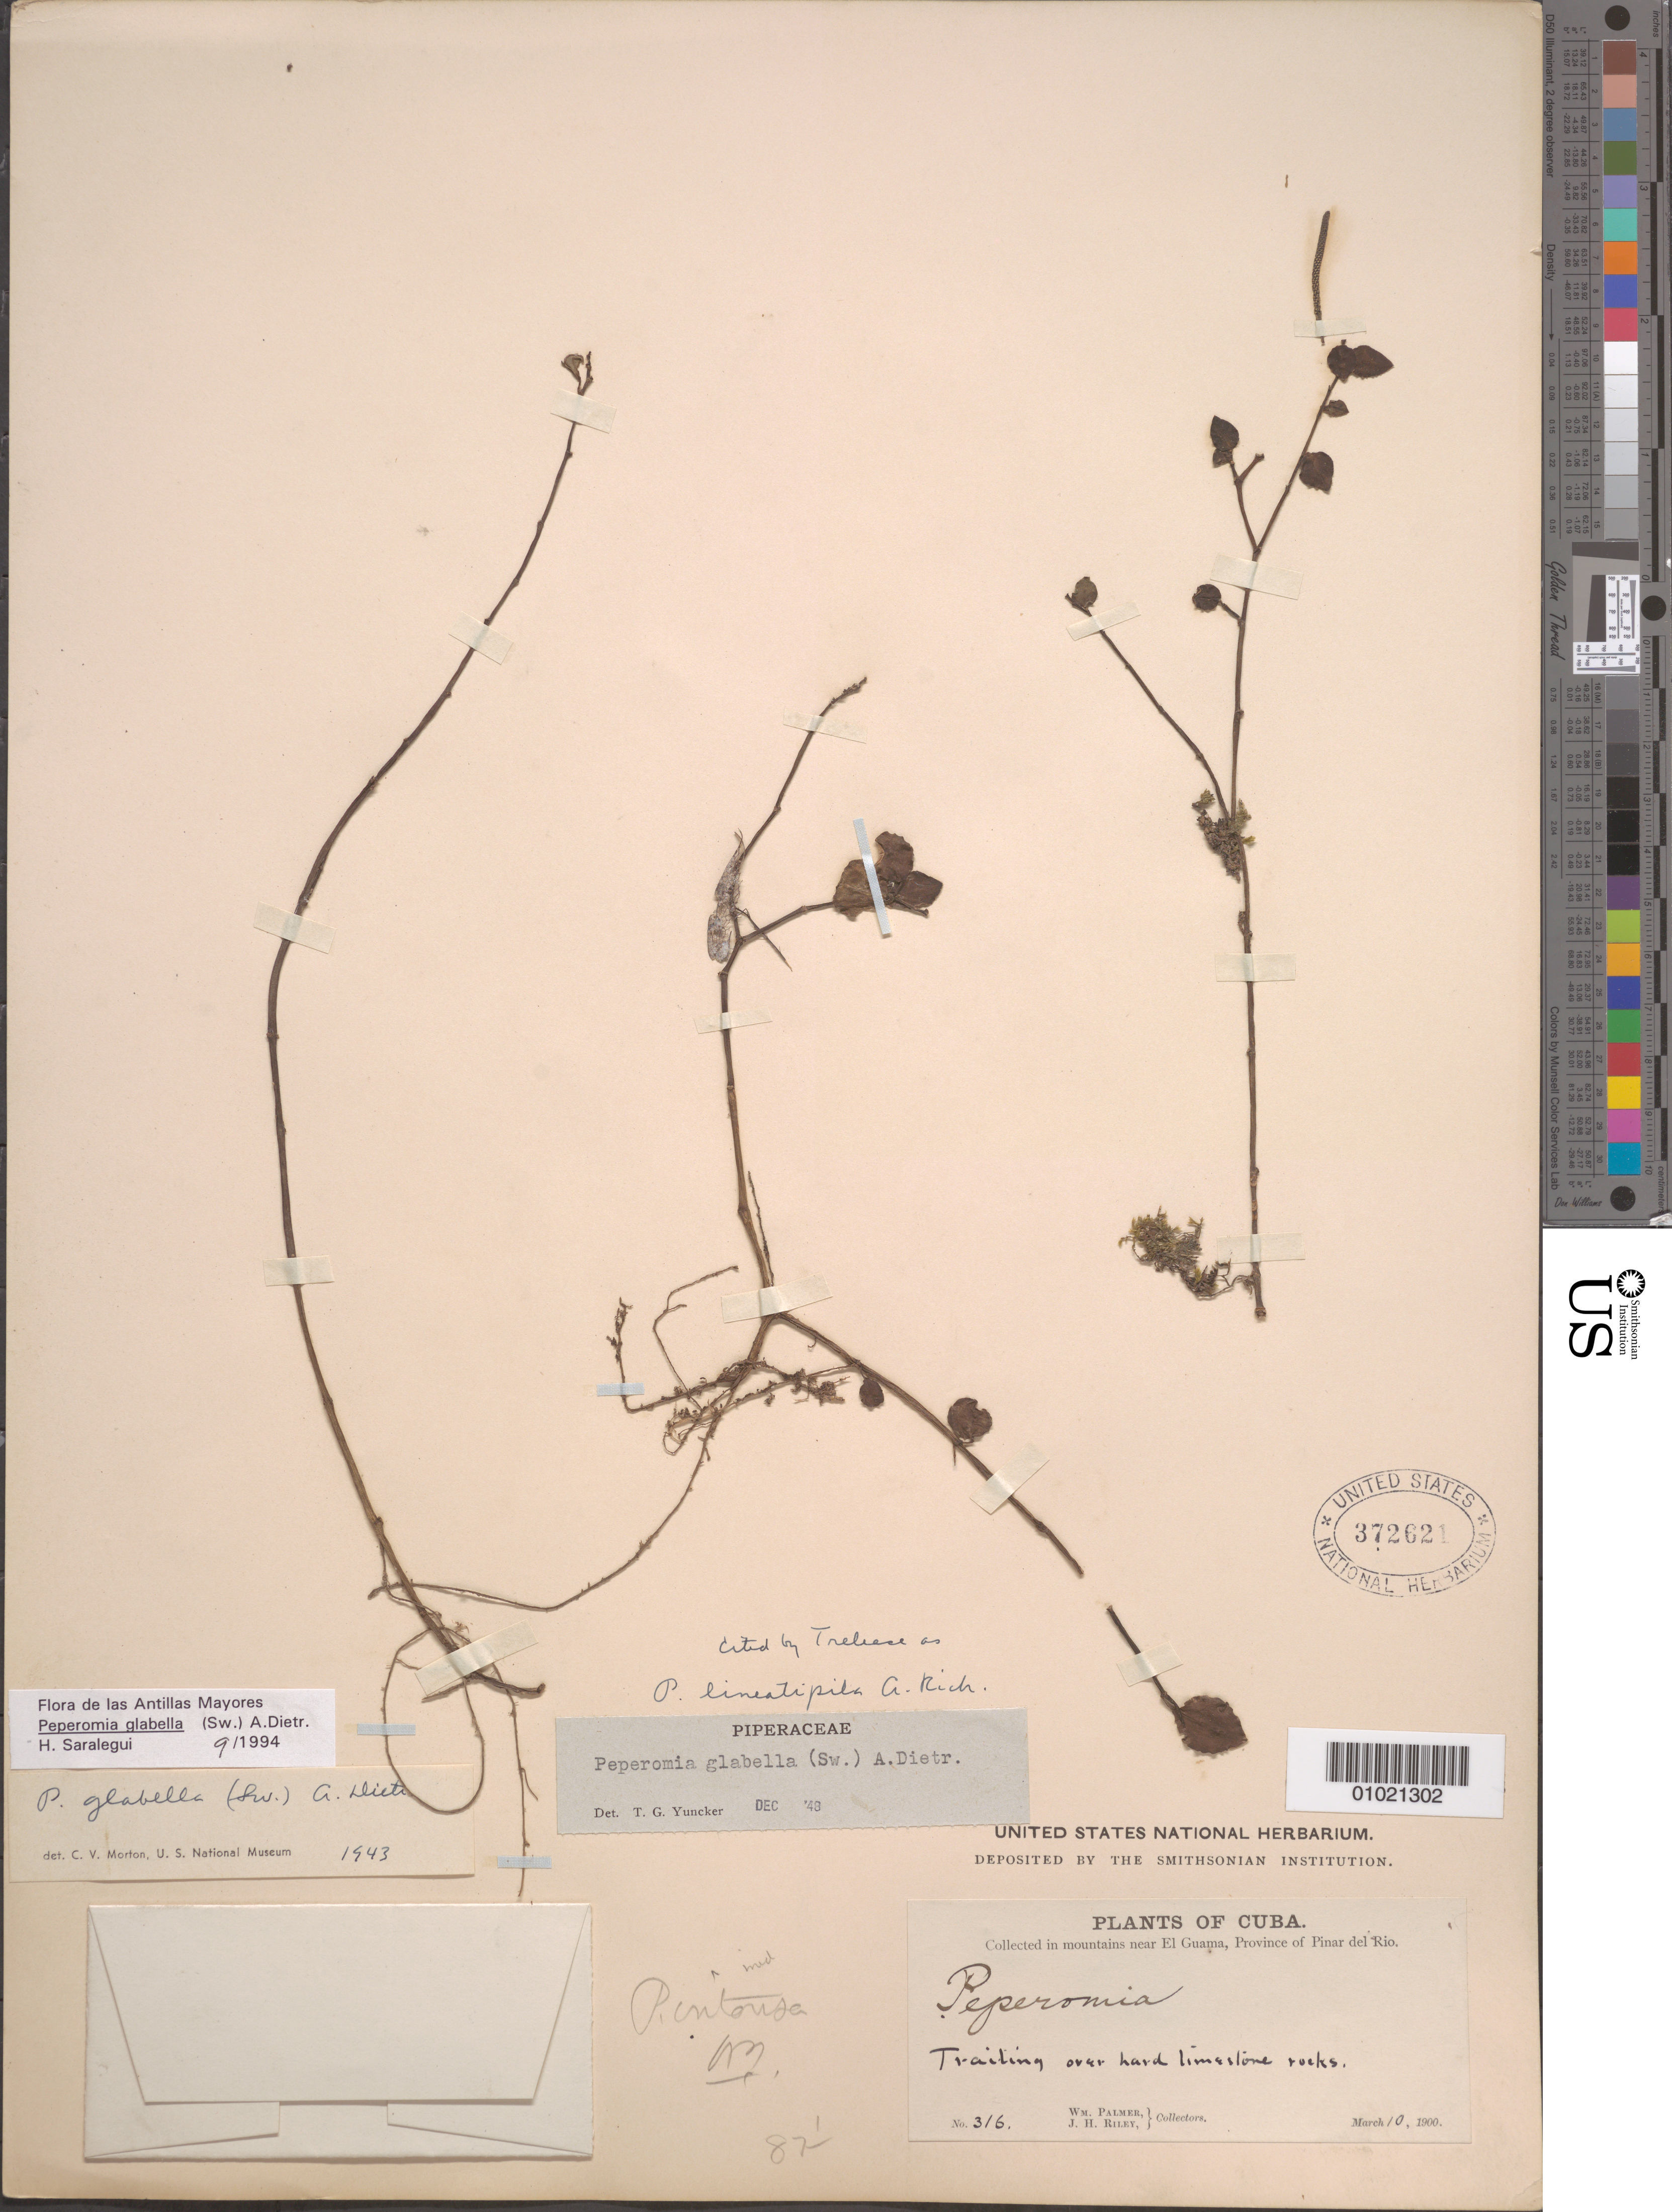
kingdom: Plantae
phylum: Tracheophyta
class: Magnoliopsida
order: Piperales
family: Piperaceae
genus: Peperomia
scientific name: Peperomia glabella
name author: (Sw.) A. Dietr.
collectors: W. Palmer & J. H. Riley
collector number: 316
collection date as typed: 10 Mar 1900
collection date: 1900-03-10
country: Cuba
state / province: Pinar del Rio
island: Cuba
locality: In Mountains near El Guama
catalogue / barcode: US 372621